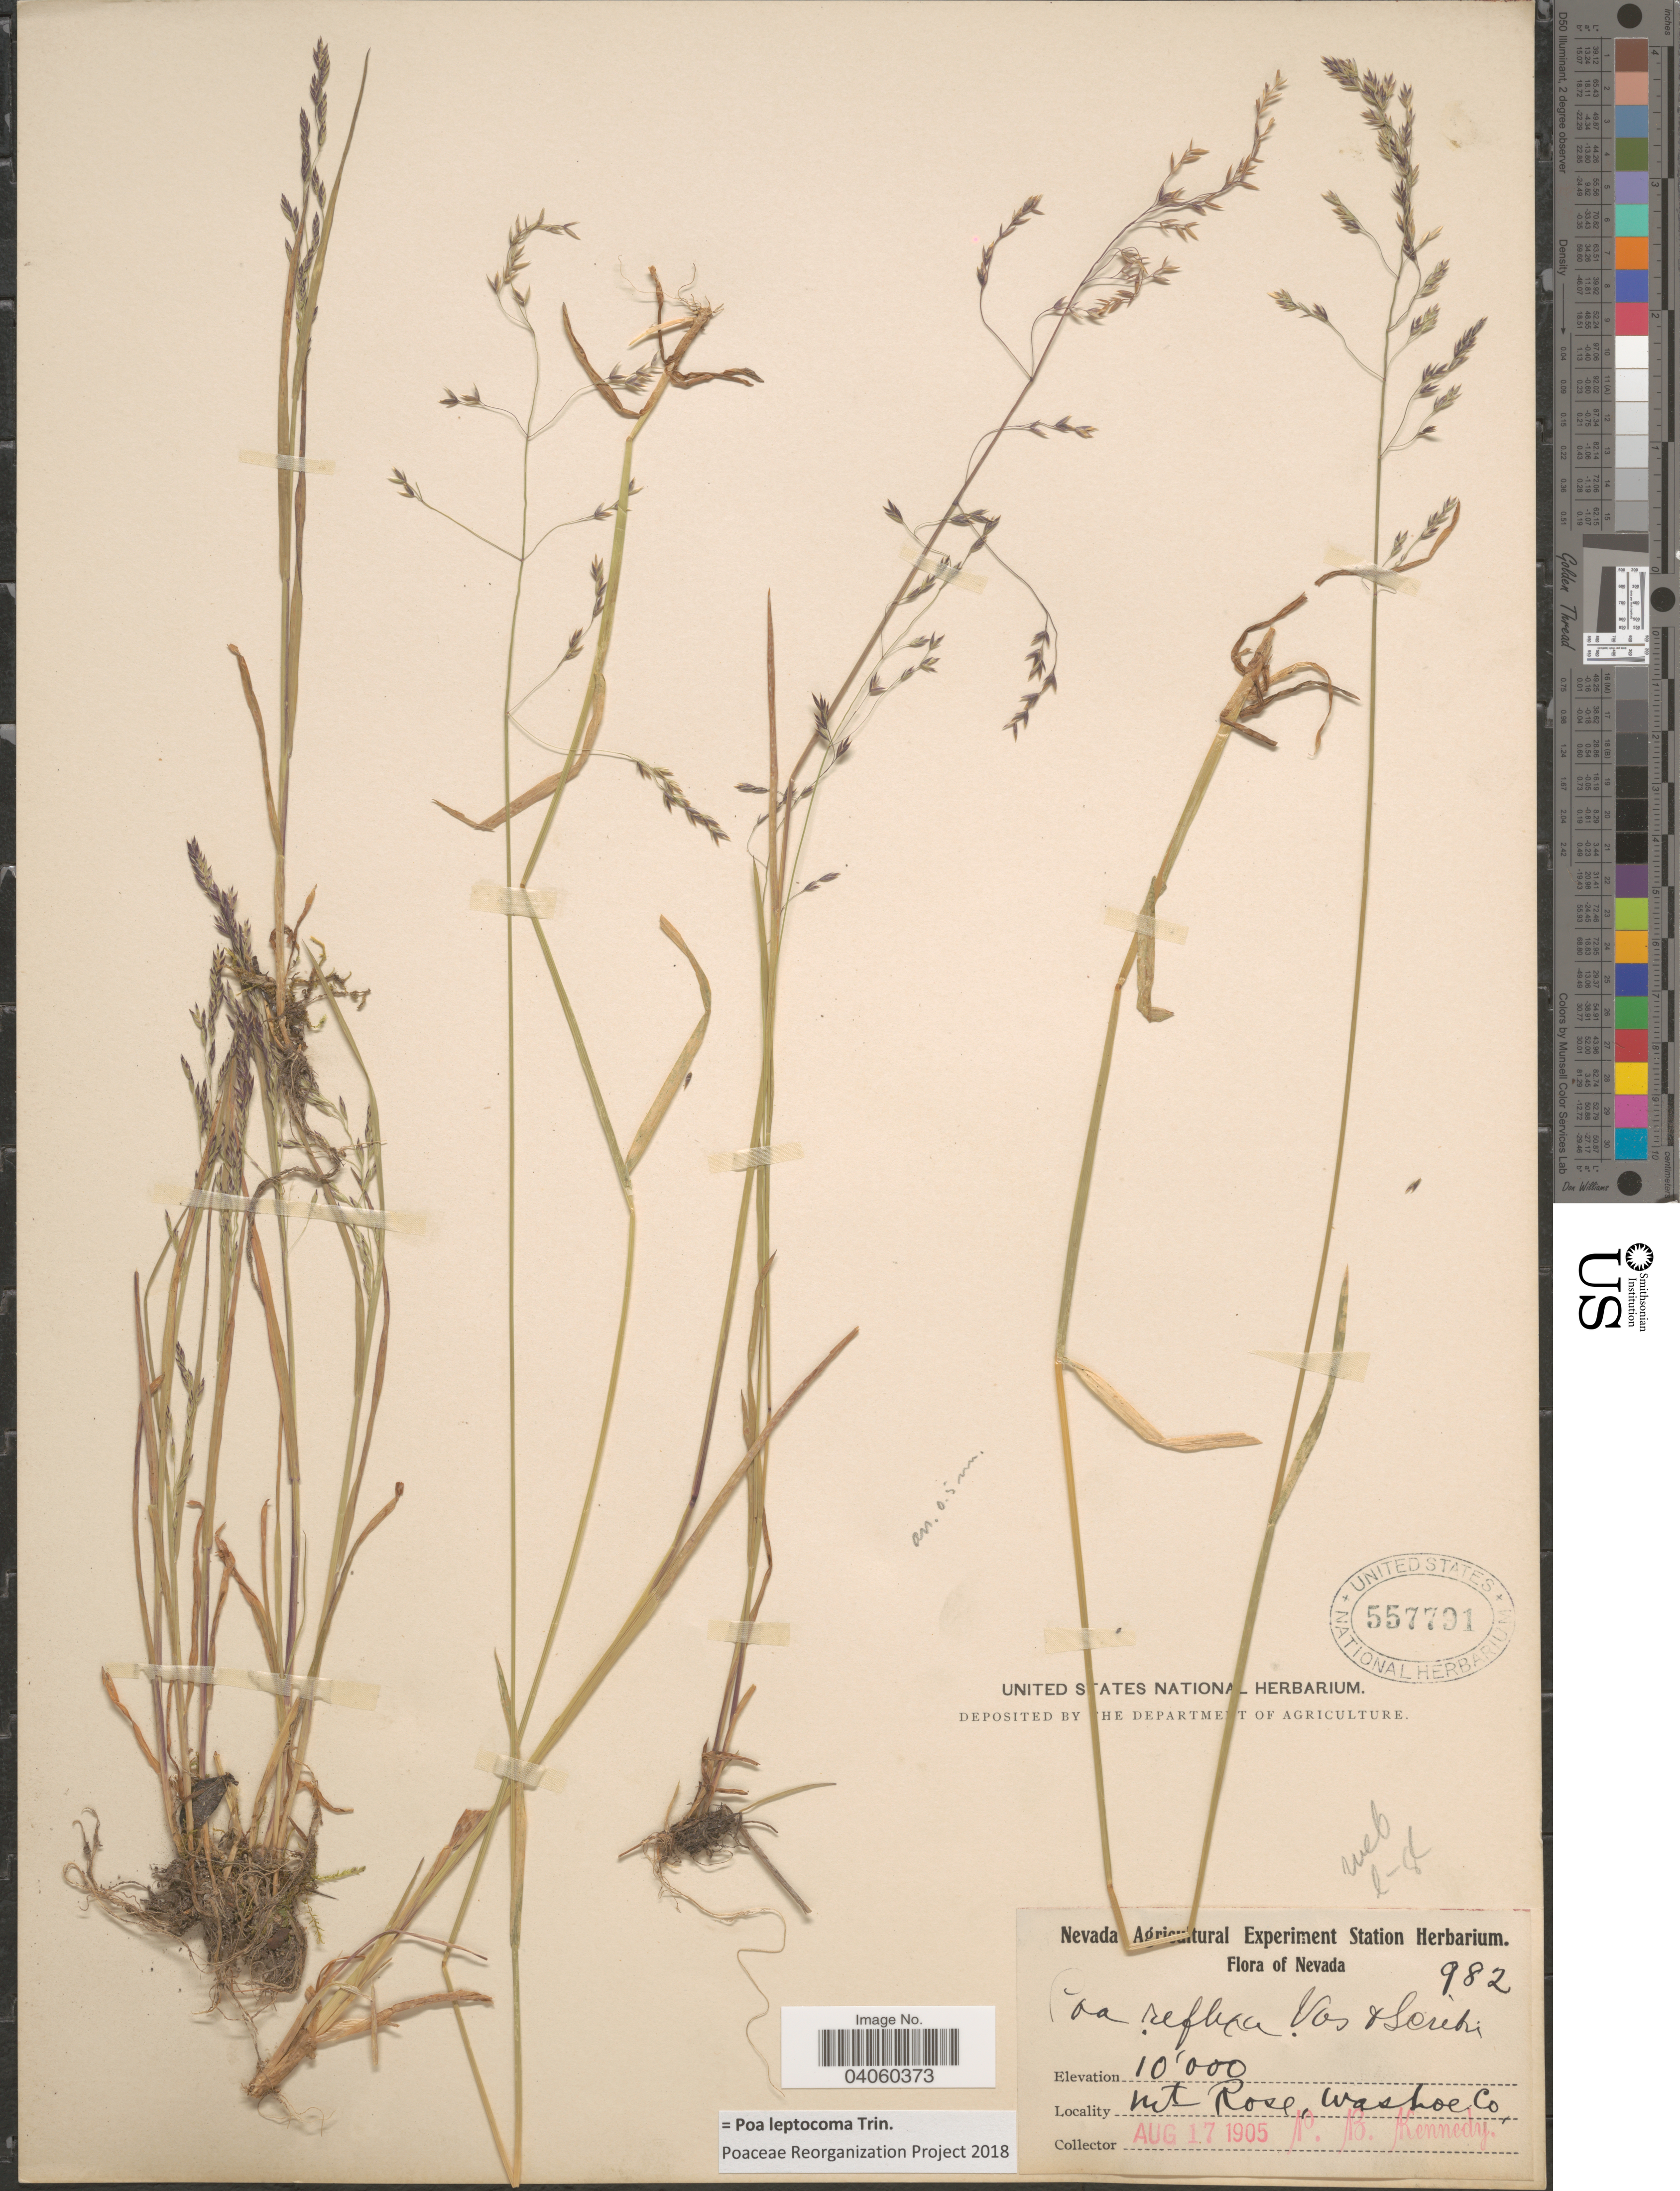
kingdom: Plantae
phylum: Tracheophyta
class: Liliopsida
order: Poales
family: Poaceae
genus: Poa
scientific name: Poa leptocoma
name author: Trin.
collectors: P. B. Kennedy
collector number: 982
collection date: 1905-08-17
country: United States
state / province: Nevada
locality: Mt. Rose, Washoe Co.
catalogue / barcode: US 557701